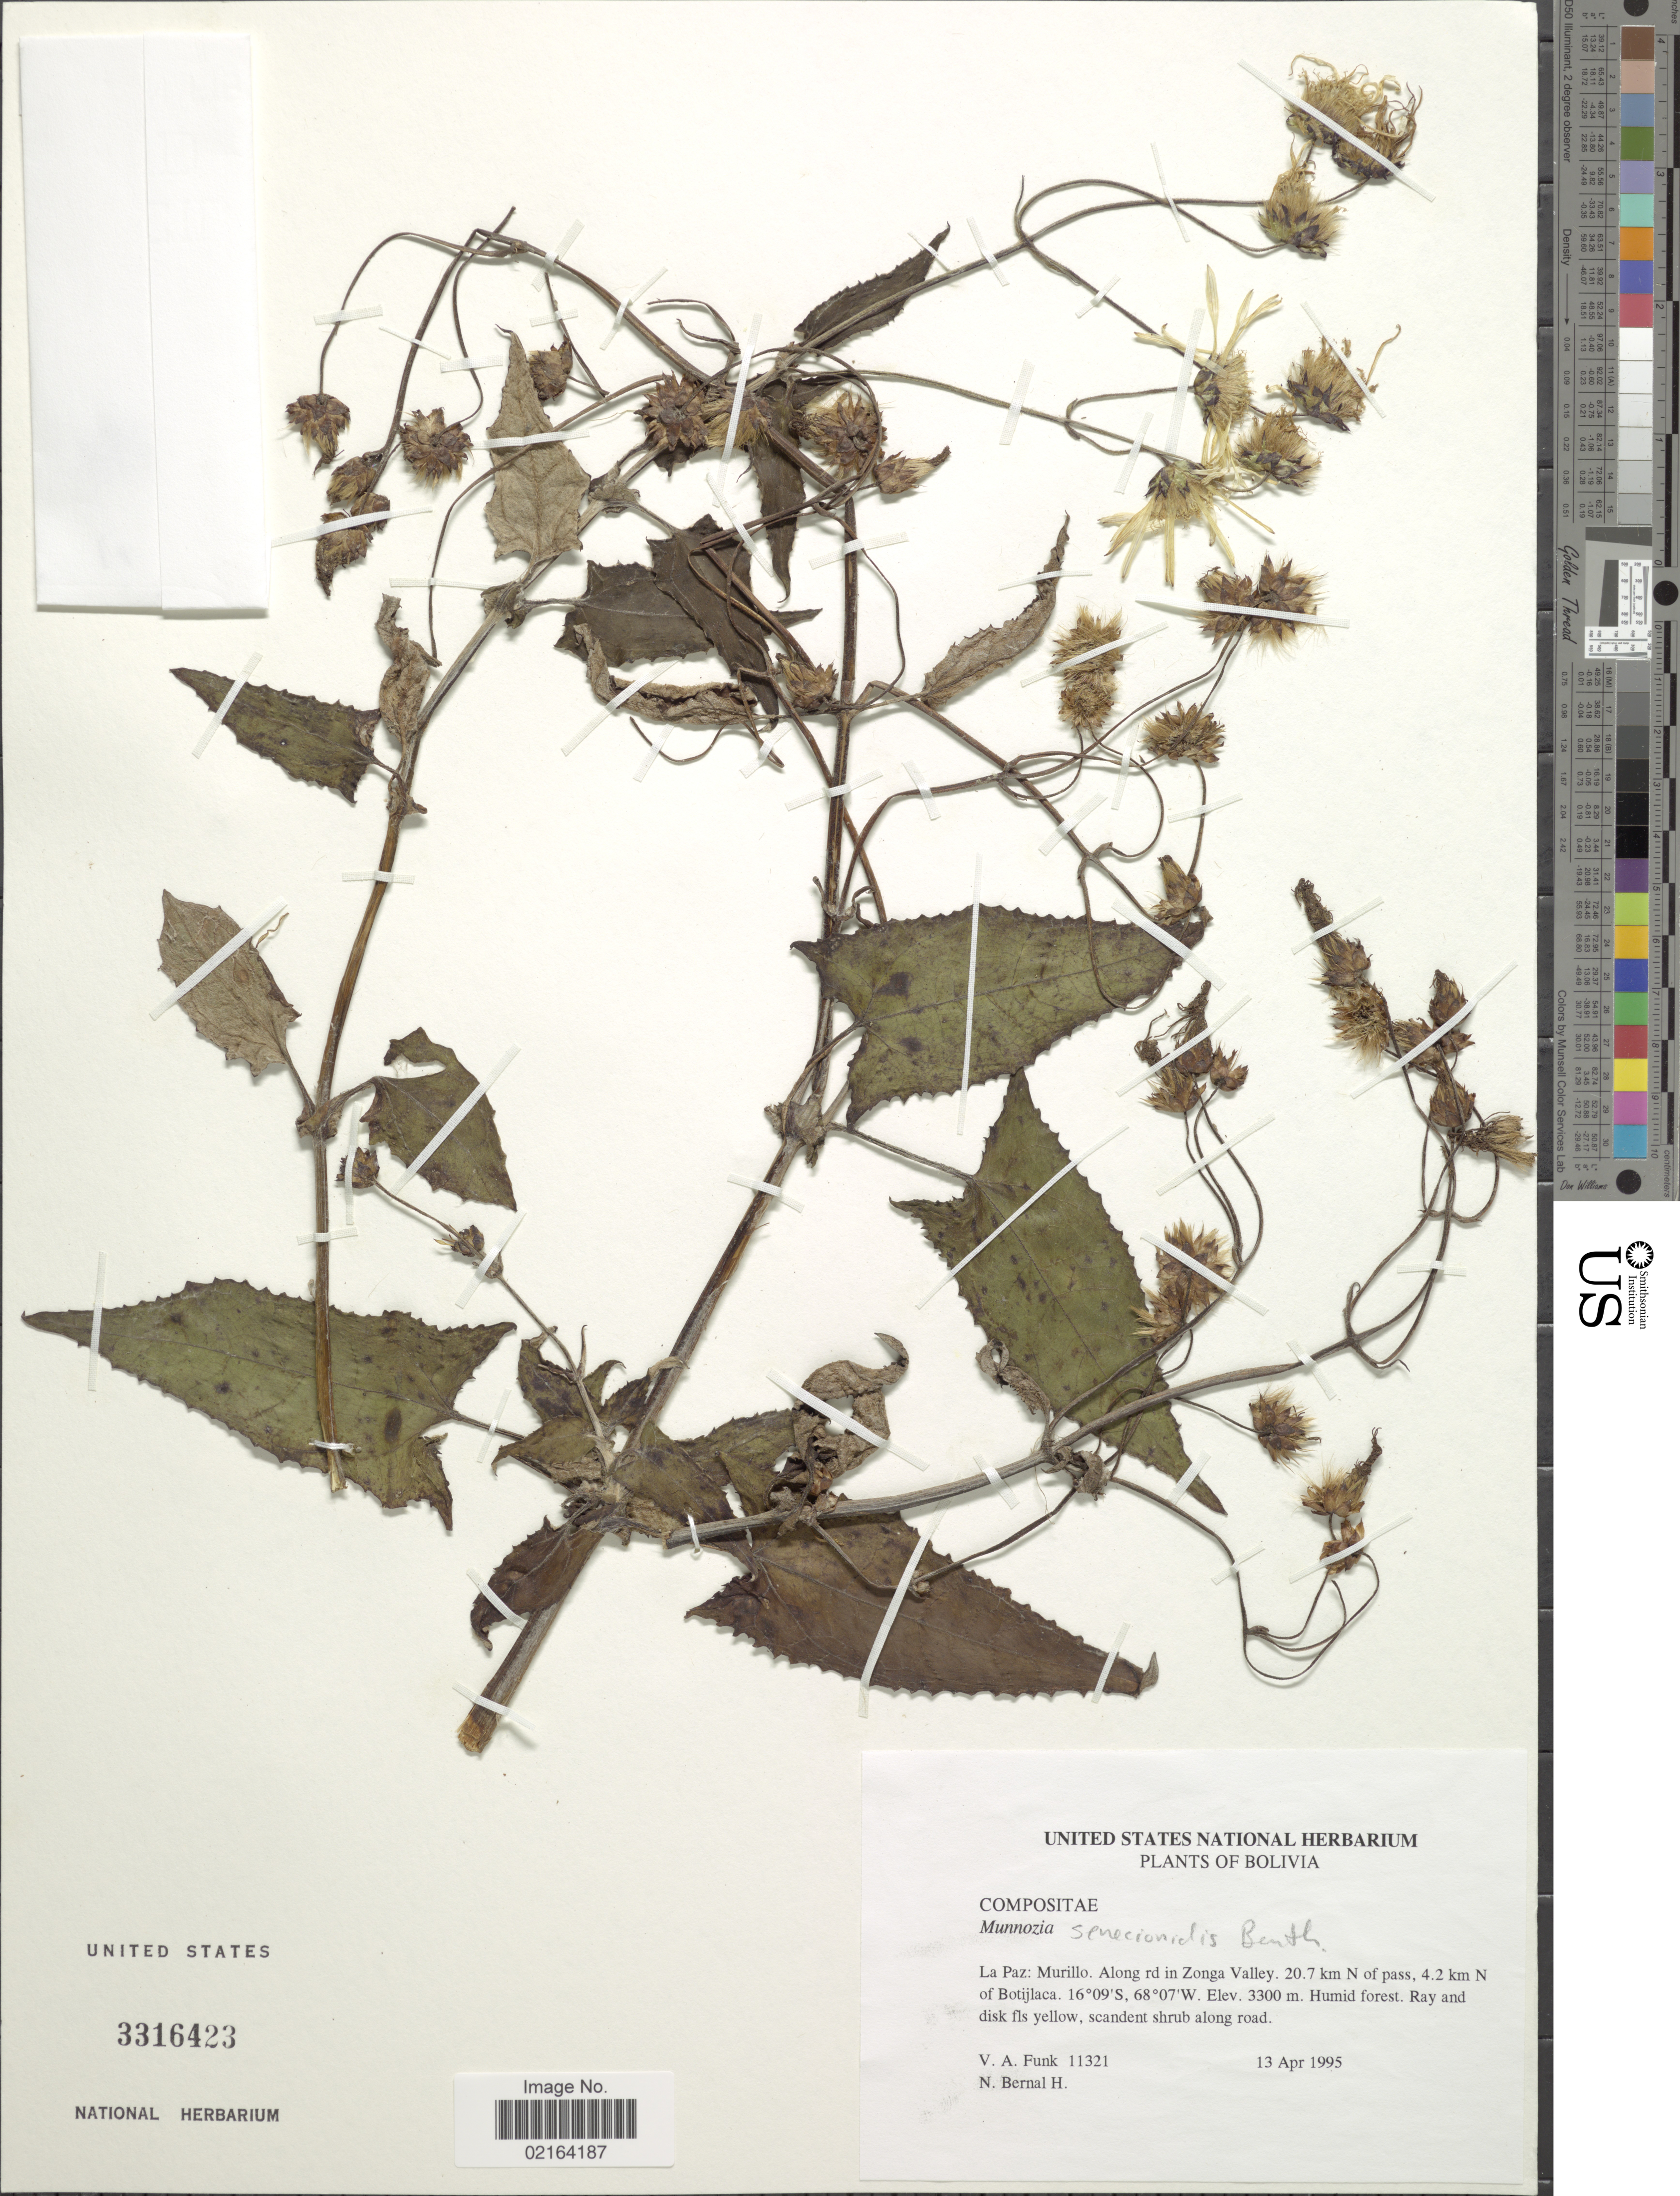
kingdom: Plantae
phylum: Tracheophyta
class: Magnoliopsida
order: Asterales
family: Asteraceae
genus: Munnozia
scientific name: Munnozia senecionidis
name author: Benth.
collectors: V. Funk & N. Bernal H.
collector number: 11321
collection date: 1995-04-13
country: Bolivia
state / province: La Paz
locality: La Paz: Murillo, Along rd in Zonga Valley, 20.7 km N of pass, 4.2 km N of Botjilca, Humid forest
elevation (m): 3300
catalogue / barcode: US 3316423